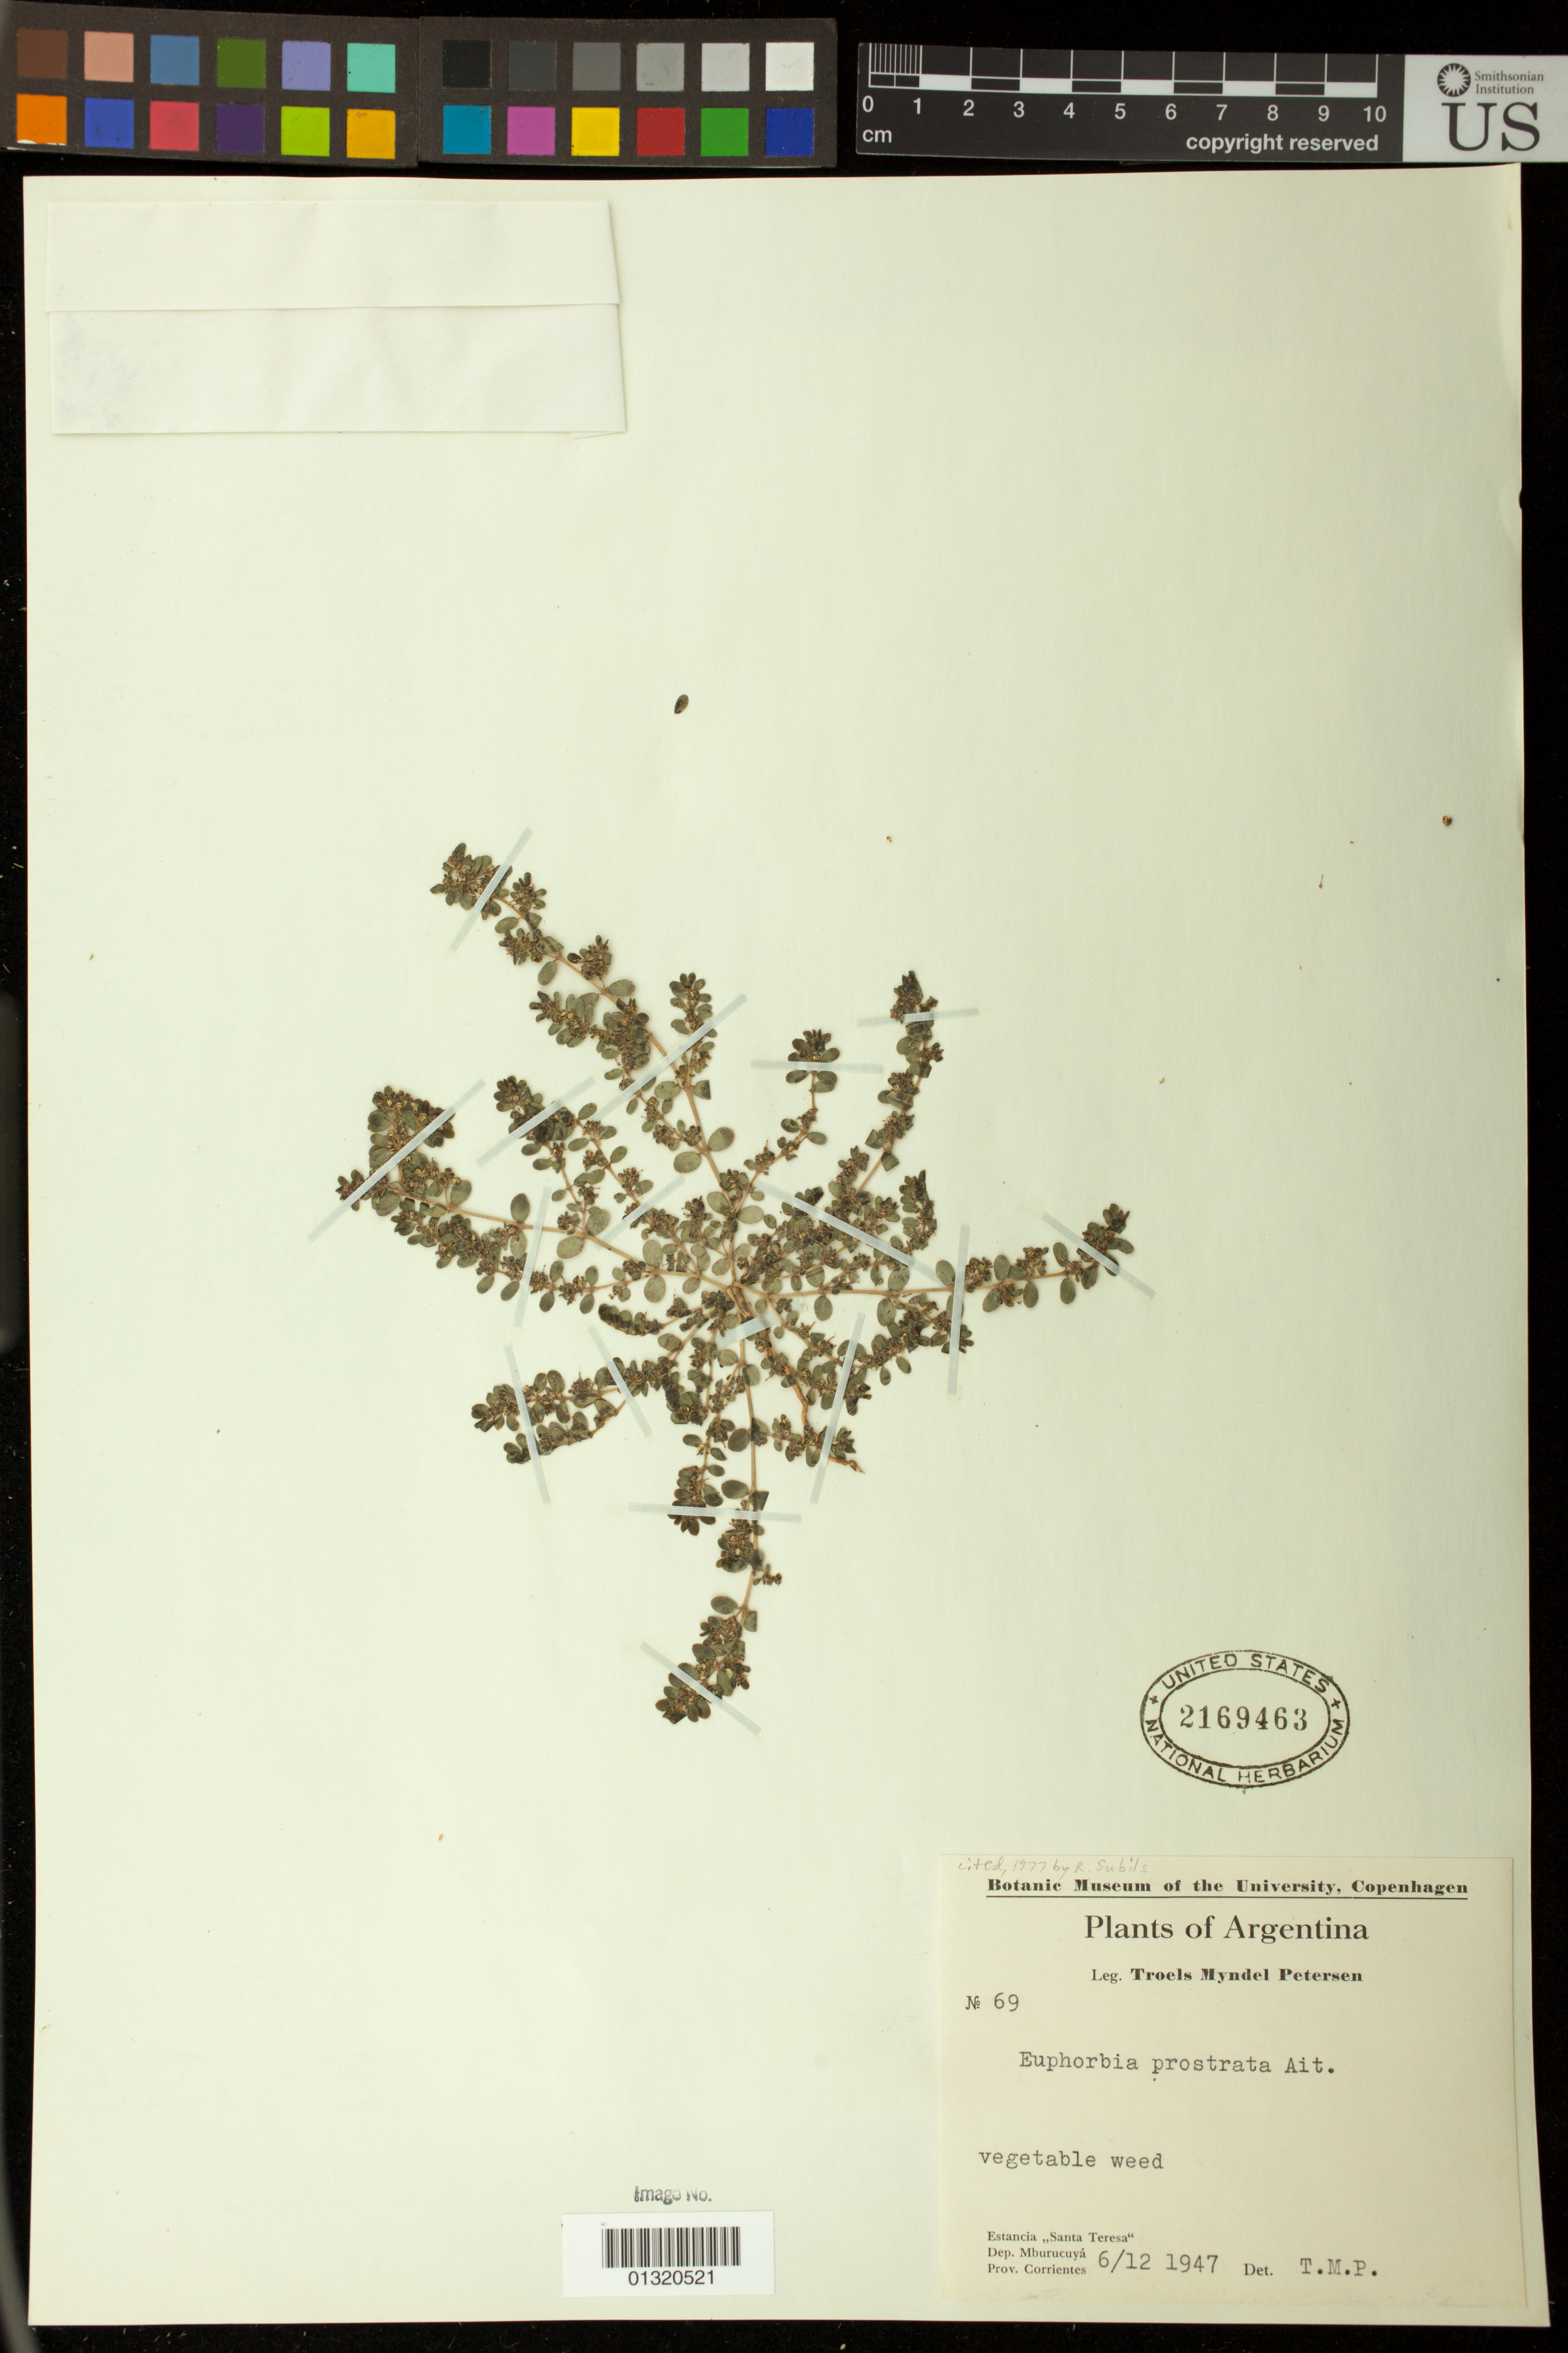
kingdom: Plantae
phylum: Tracheophyta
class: Magnoliopsida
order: Malpighiales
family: Euphorbiaceae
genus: Euphorbia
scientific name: Euphorbia prostrata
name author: Aiton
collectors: T. M. Petersen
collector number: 69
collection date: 1947-12-06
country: Argentina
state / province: Corrientes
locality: Estancia "Santa Teresa"; Dep. Mburucuya;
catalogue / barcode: US 2169463